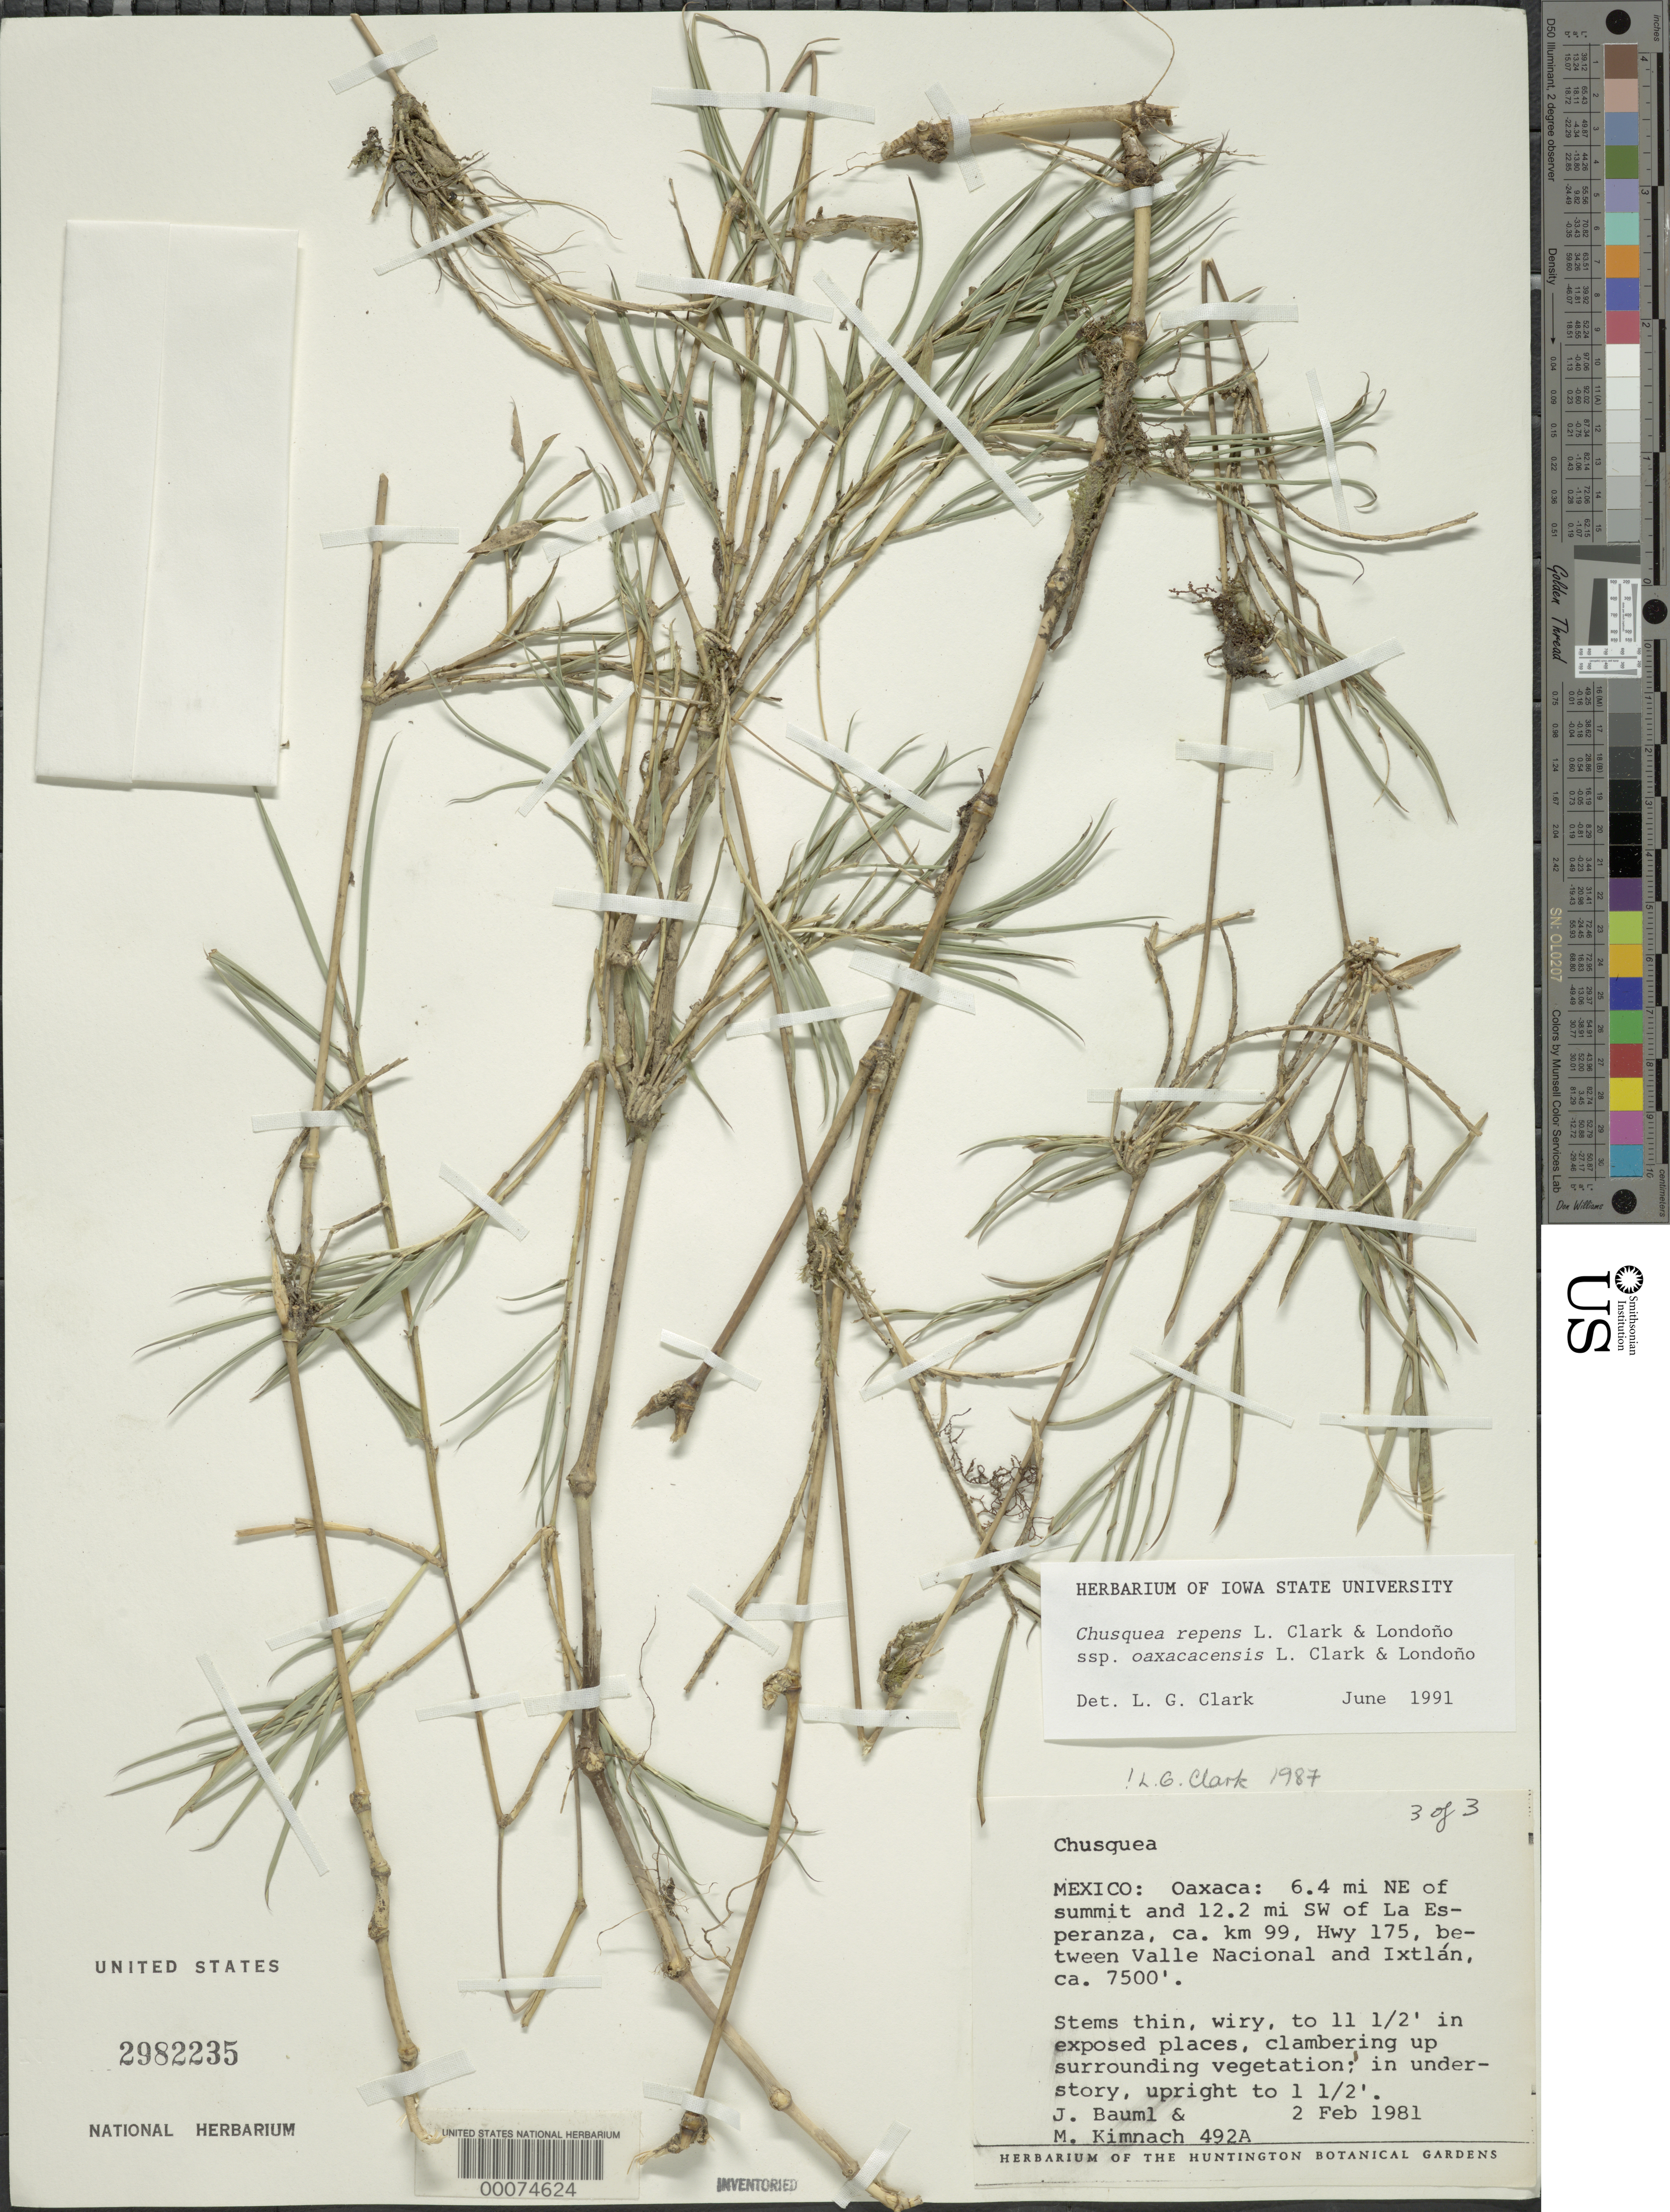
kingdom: Plantae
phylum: Tracheophyta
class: Liliopsida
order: Poales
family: Poaceae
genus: Chusquea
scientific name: Chusquea repens subsp. oaxacacensis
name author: L.G. Clark & Londoño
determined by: Clark, Lynn G., (ISC), Iowa State University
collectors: J. Bauml & M. W. Kimnach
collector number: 492 A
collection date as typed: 02 Feb 1981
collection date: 1981-02-02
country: Mexico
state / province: Oaxaca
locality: La Esperanza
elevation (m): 2288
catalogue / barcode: US 2982235